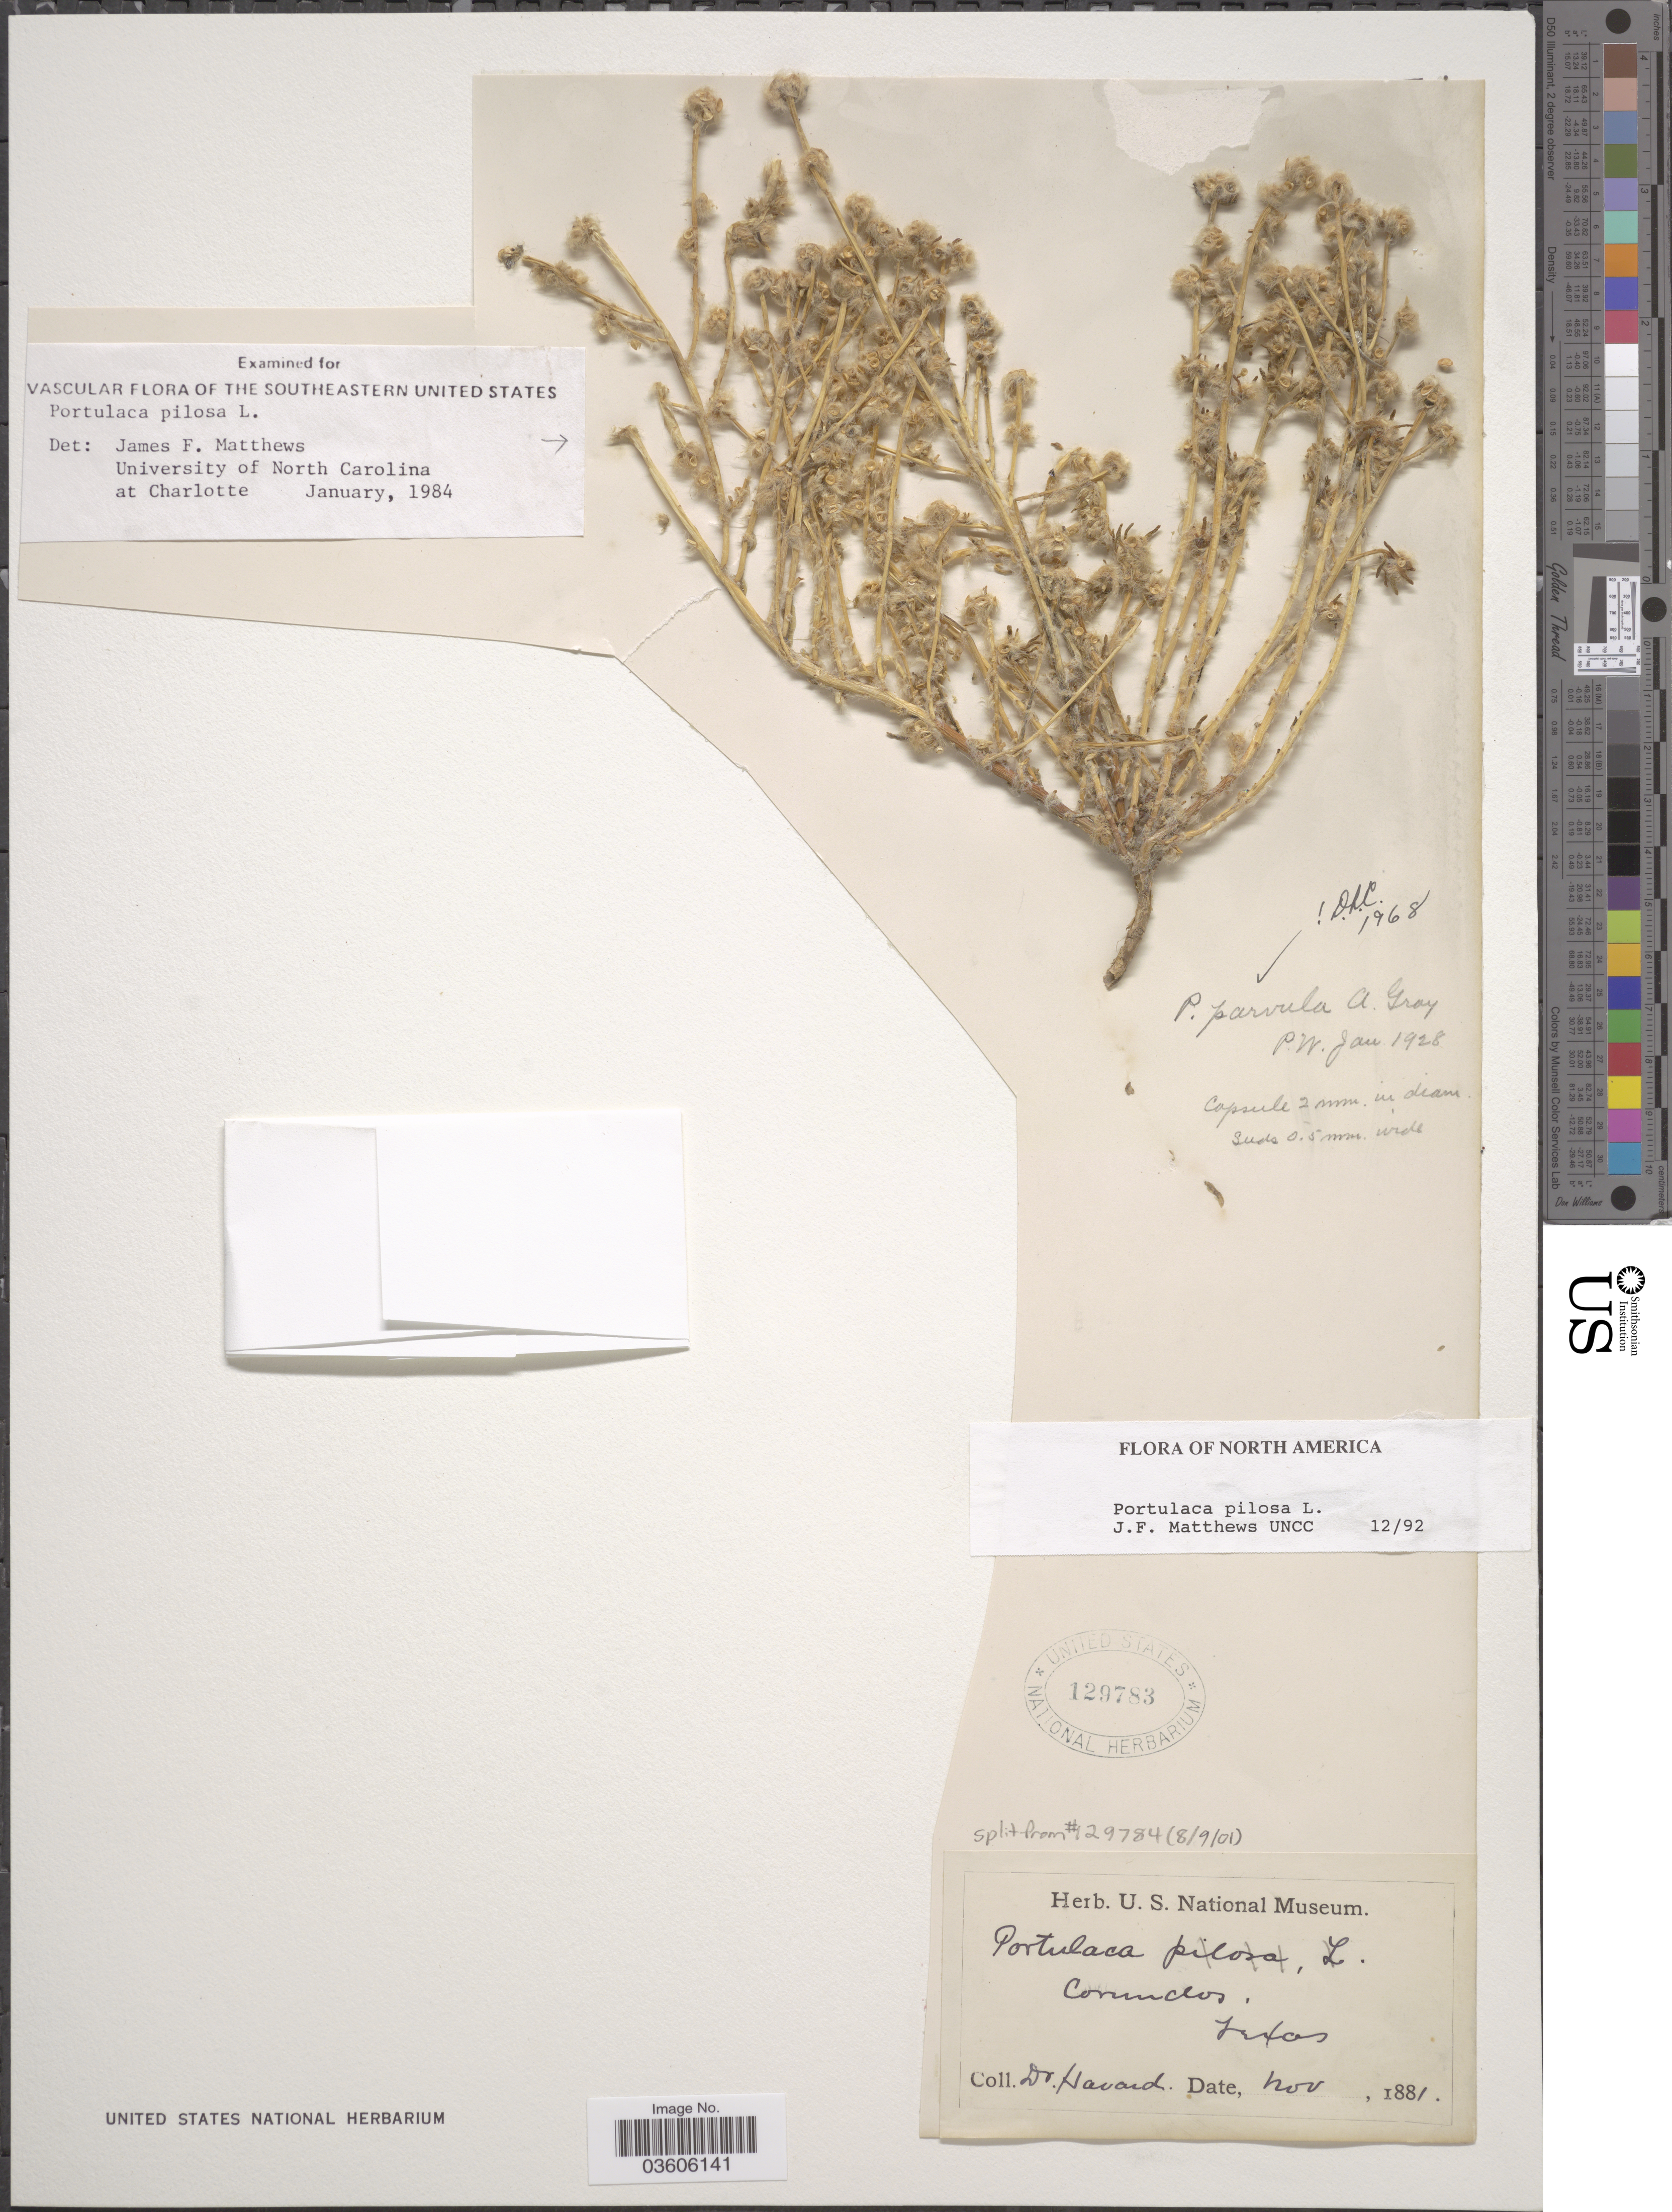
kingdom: Plantae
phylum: Tracheophyta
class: Magnoliopsida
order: Caryophyllales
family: Portulacaceae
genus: Portulaca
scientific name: Portulaca pilosa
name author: L.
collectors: Havard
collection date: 1881-11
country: United States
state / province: Texas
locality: Cornudas.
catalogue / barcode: US 129783